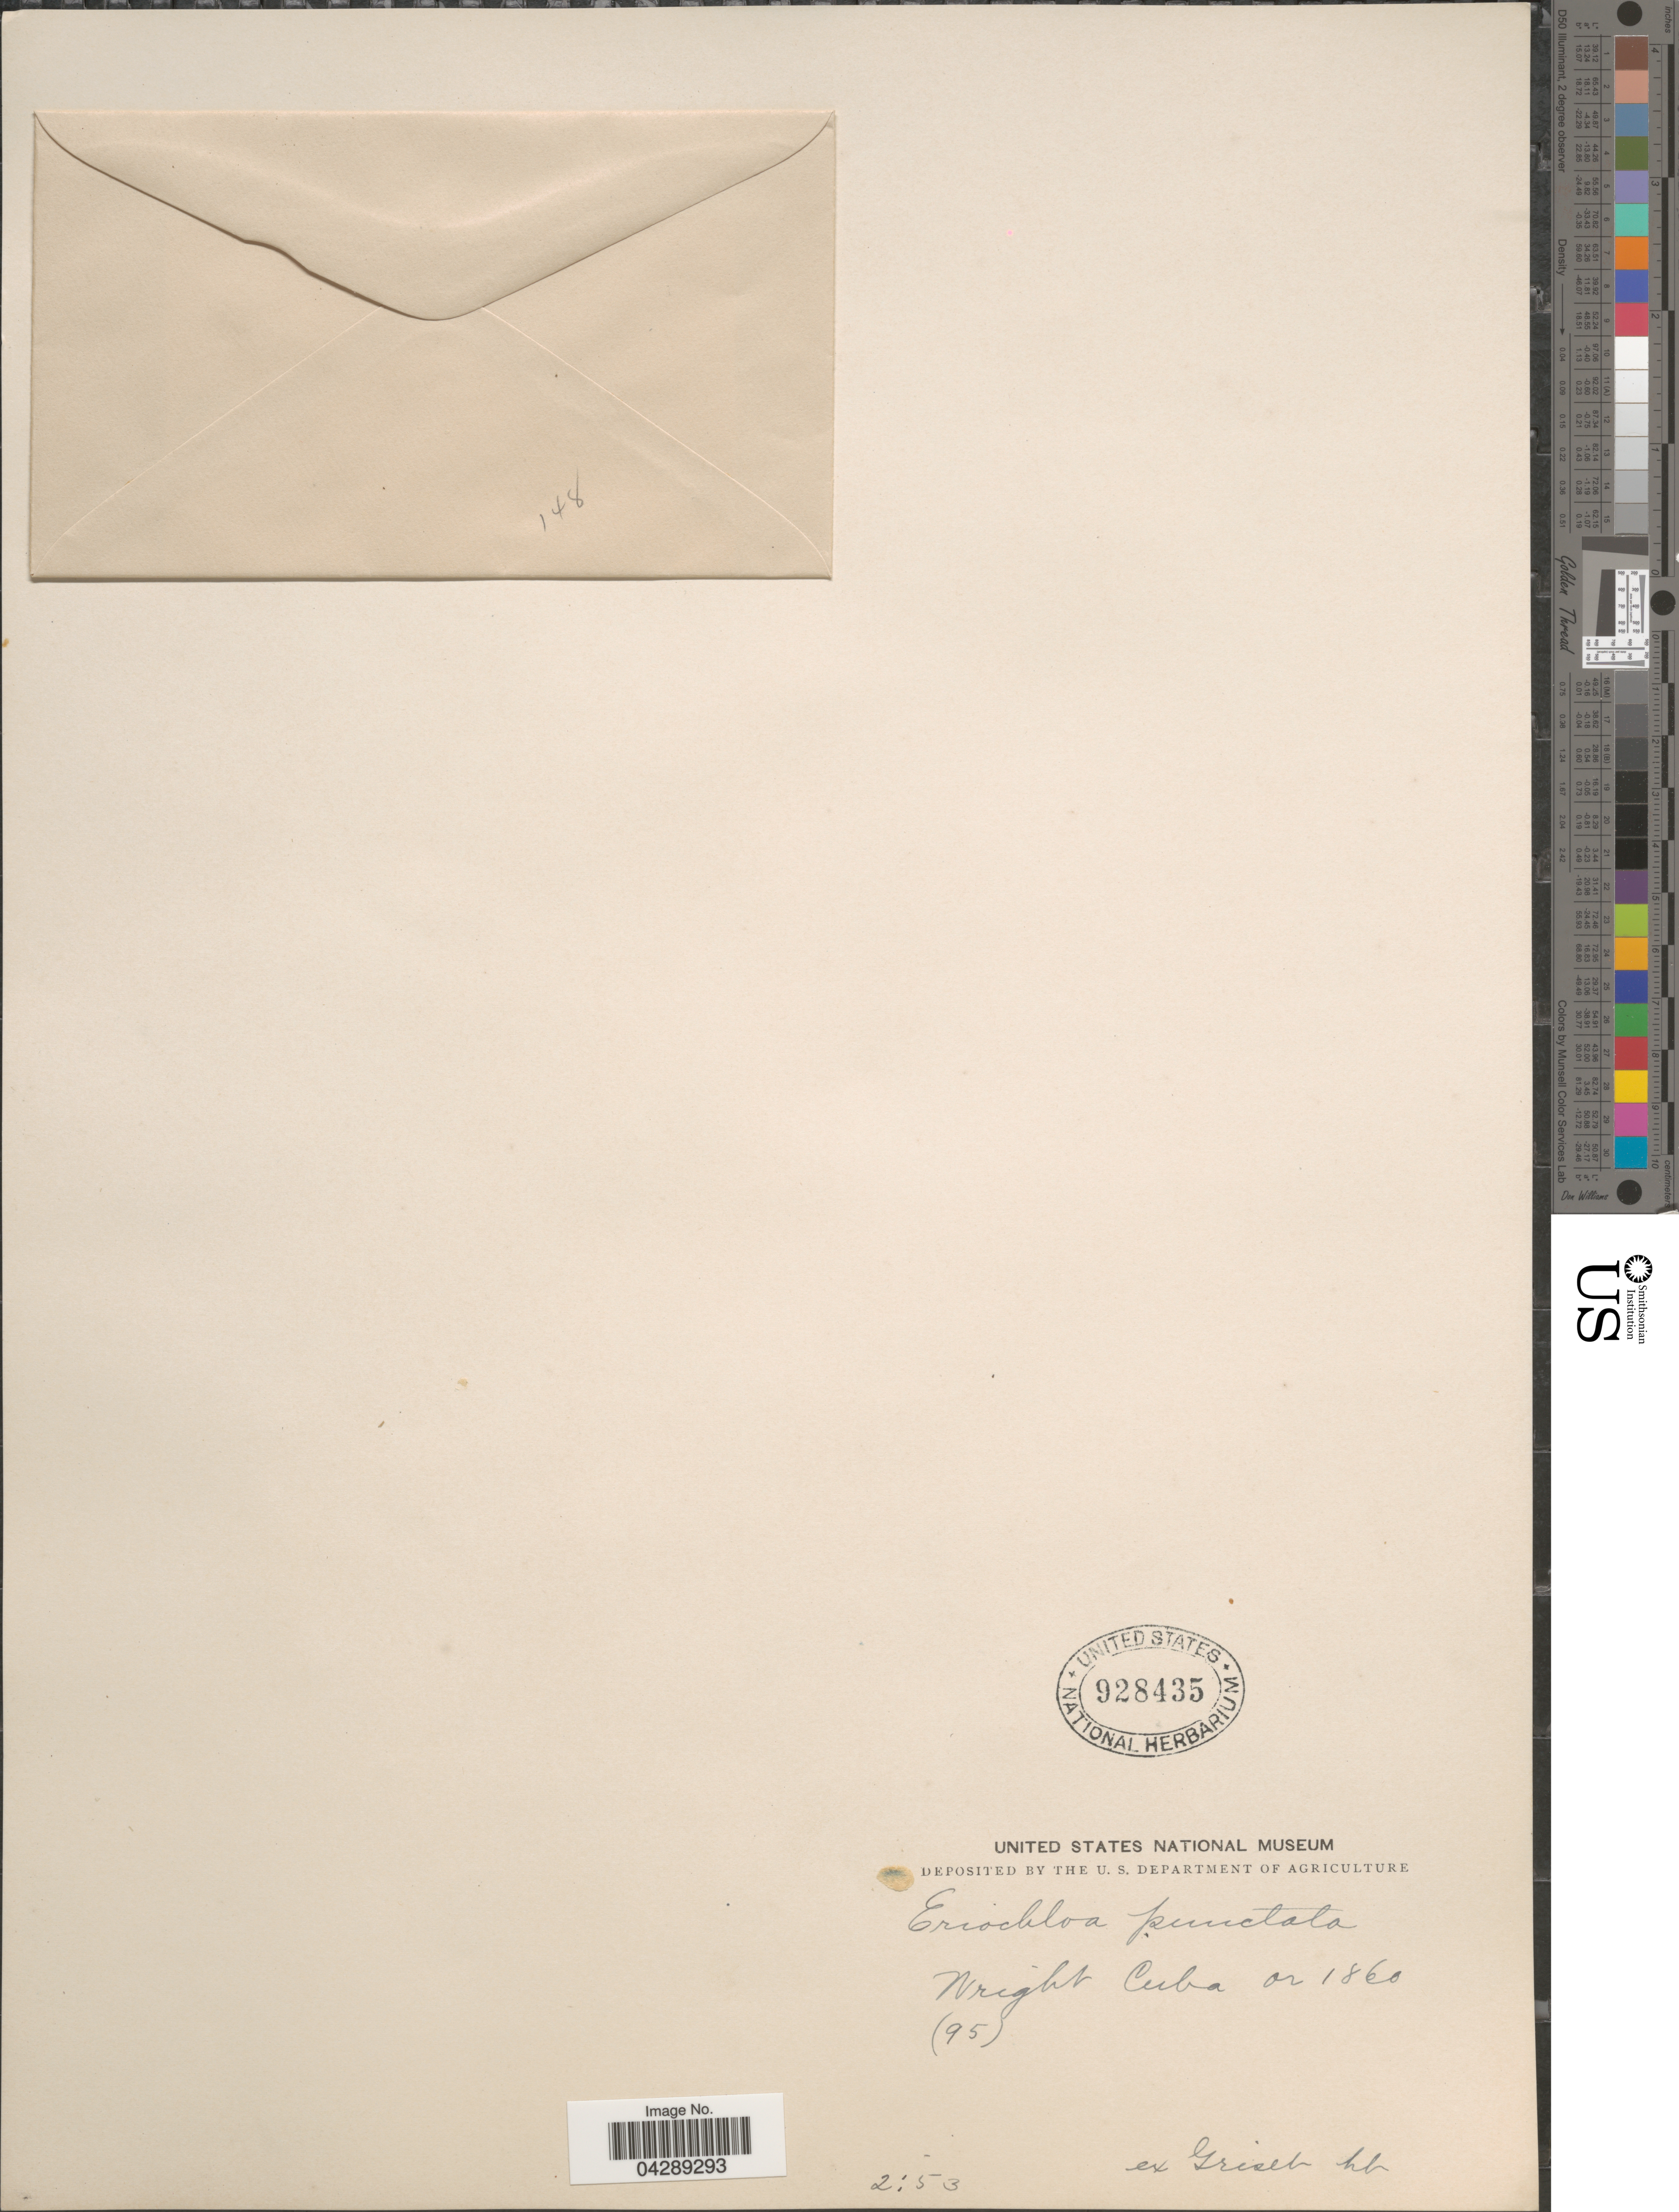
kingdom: Plantae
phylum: Tracheophyta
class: Liliopsida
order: Poales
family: Poaceae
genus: Eriochloa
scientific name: Eriochloa punctata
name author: (L.) Desv. ex Ham.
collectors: Wright, --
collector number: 95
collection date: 1860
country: Cuba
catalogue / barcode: US 928435